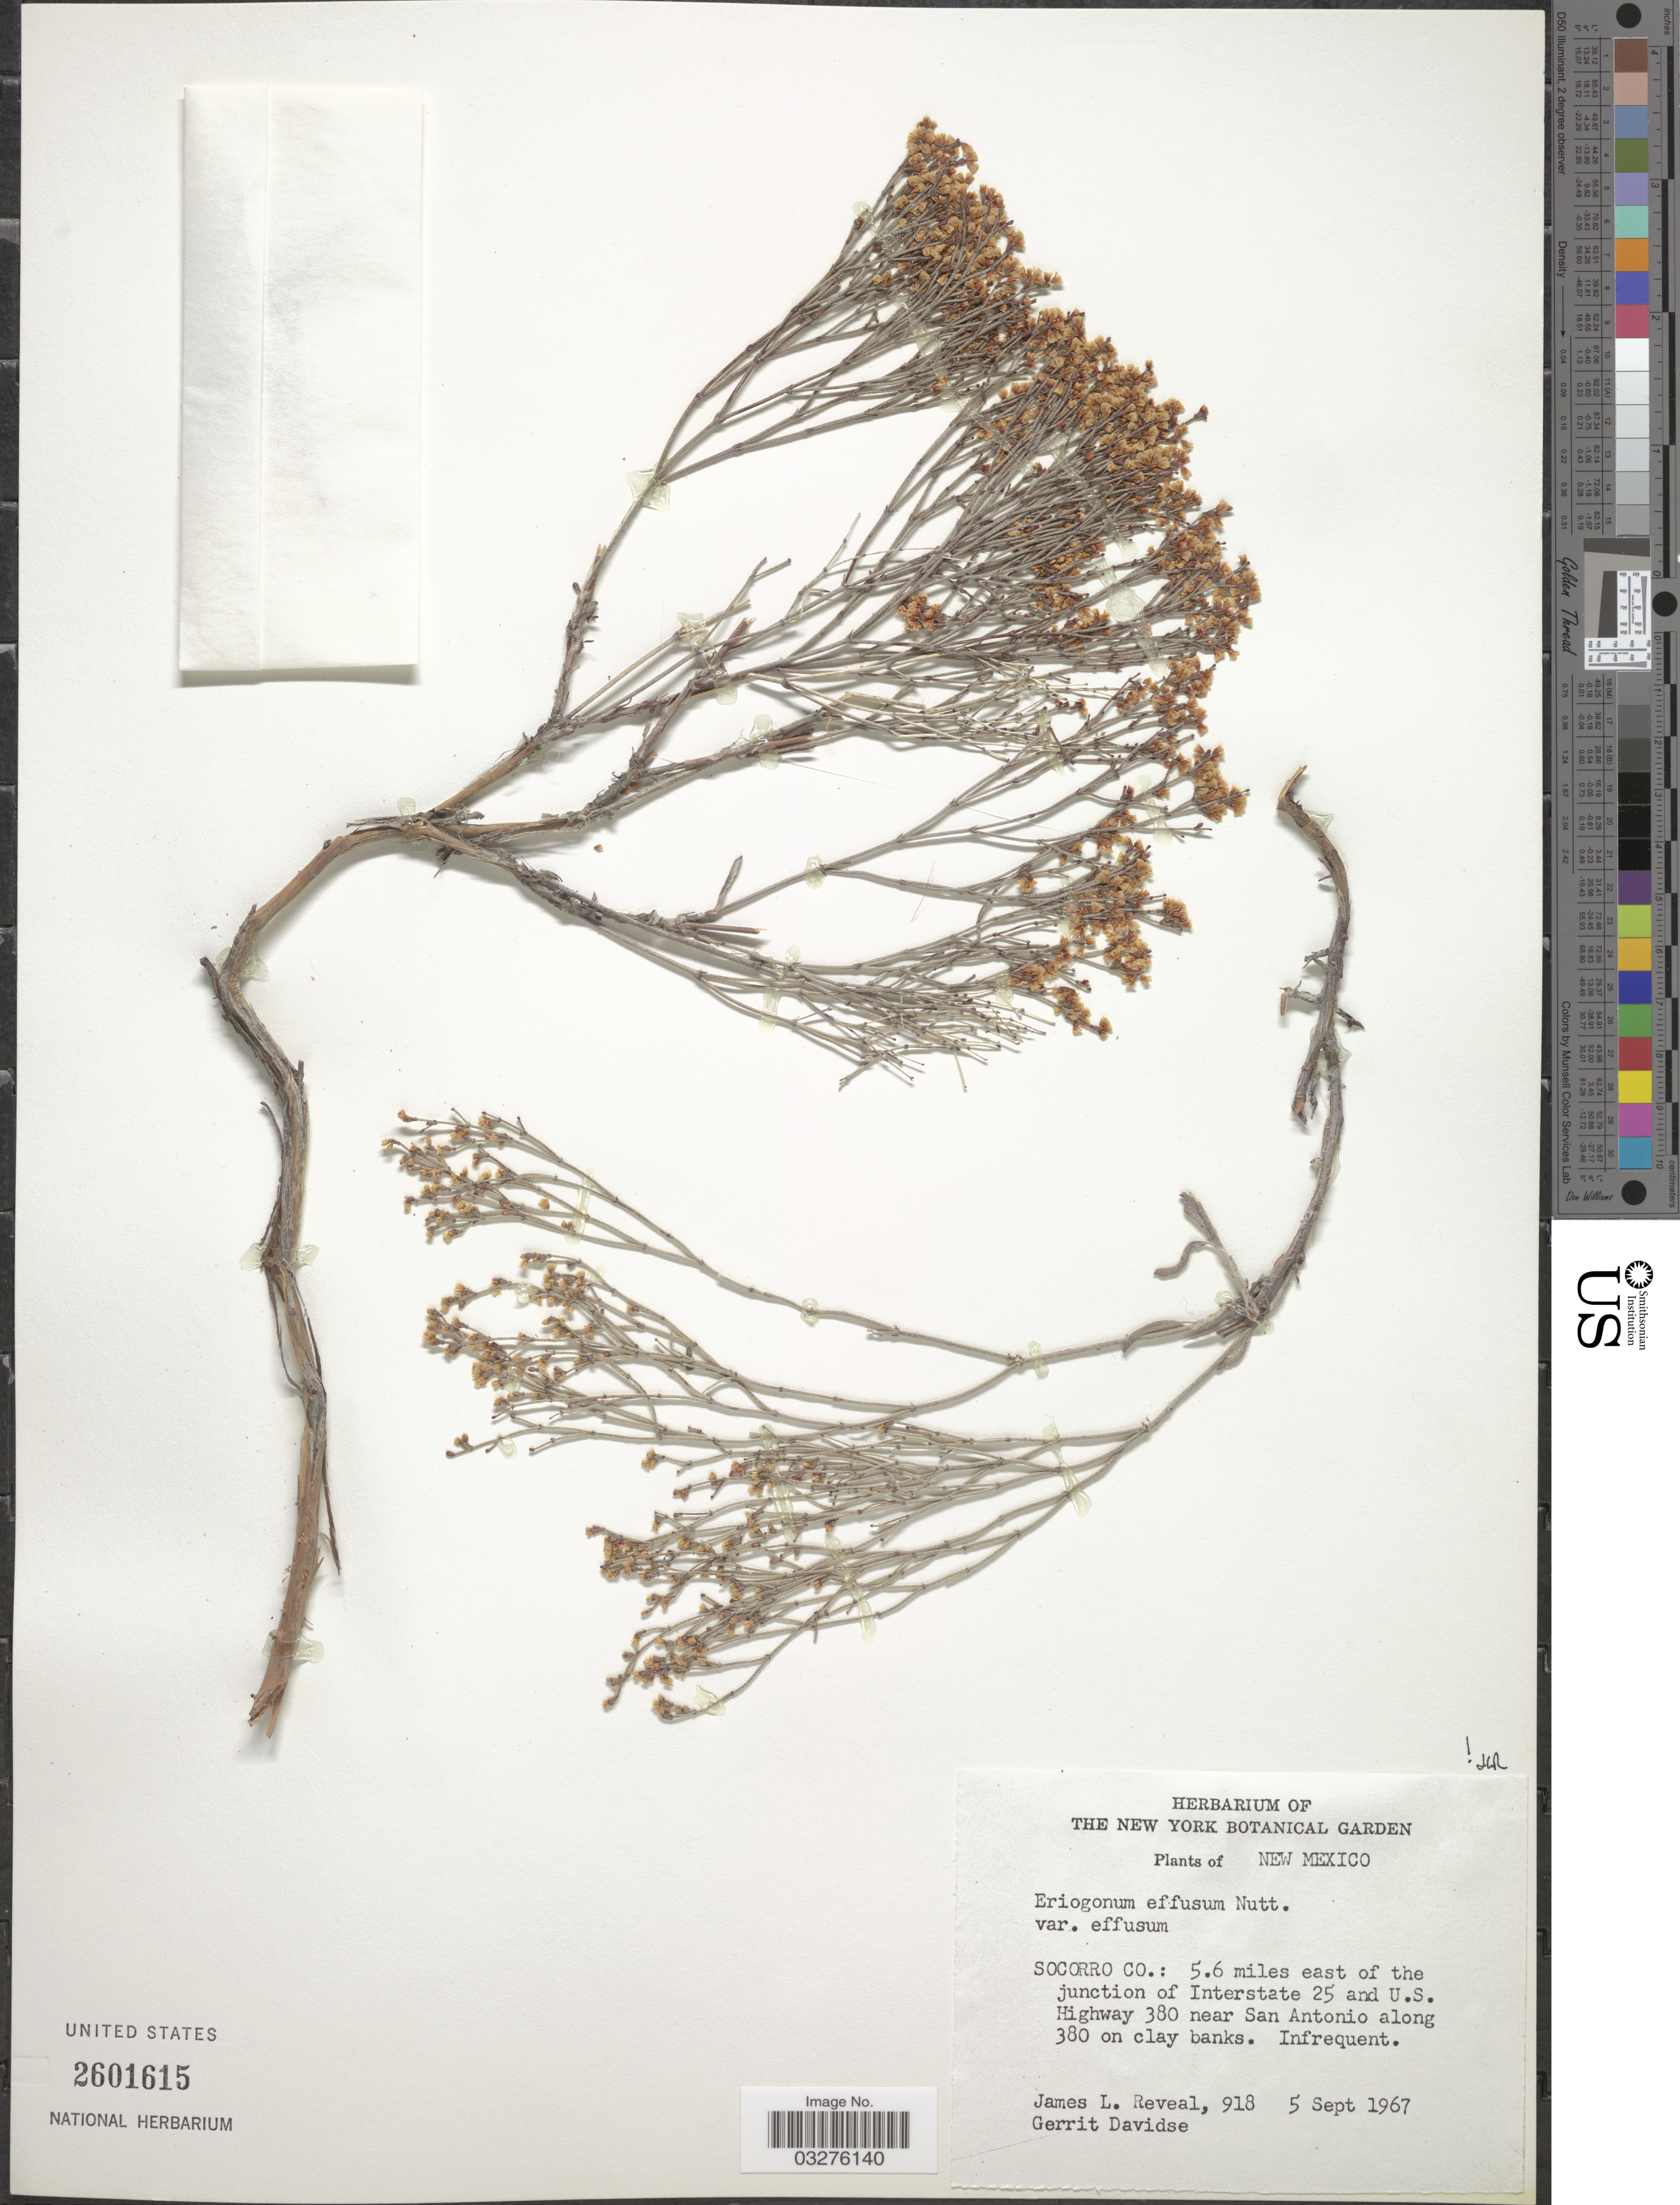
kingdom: Plantae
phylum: Tracheophyta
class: Magnoliopsida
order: Caryophyllales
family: Polygonaceae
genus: Eriogonum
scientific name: Eriogonum effusum var. effusum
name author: Nutt.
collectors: J. L. Reveal & G. Davidse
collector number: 918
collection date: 1967-09-05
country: United States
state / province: New Mexico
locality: Socorro Co.: 5.6 miles east of the junction of Interstate 25 and U.S. Highway 380 near San Antonio along 380 on clay banks.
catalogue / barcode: US 2601615